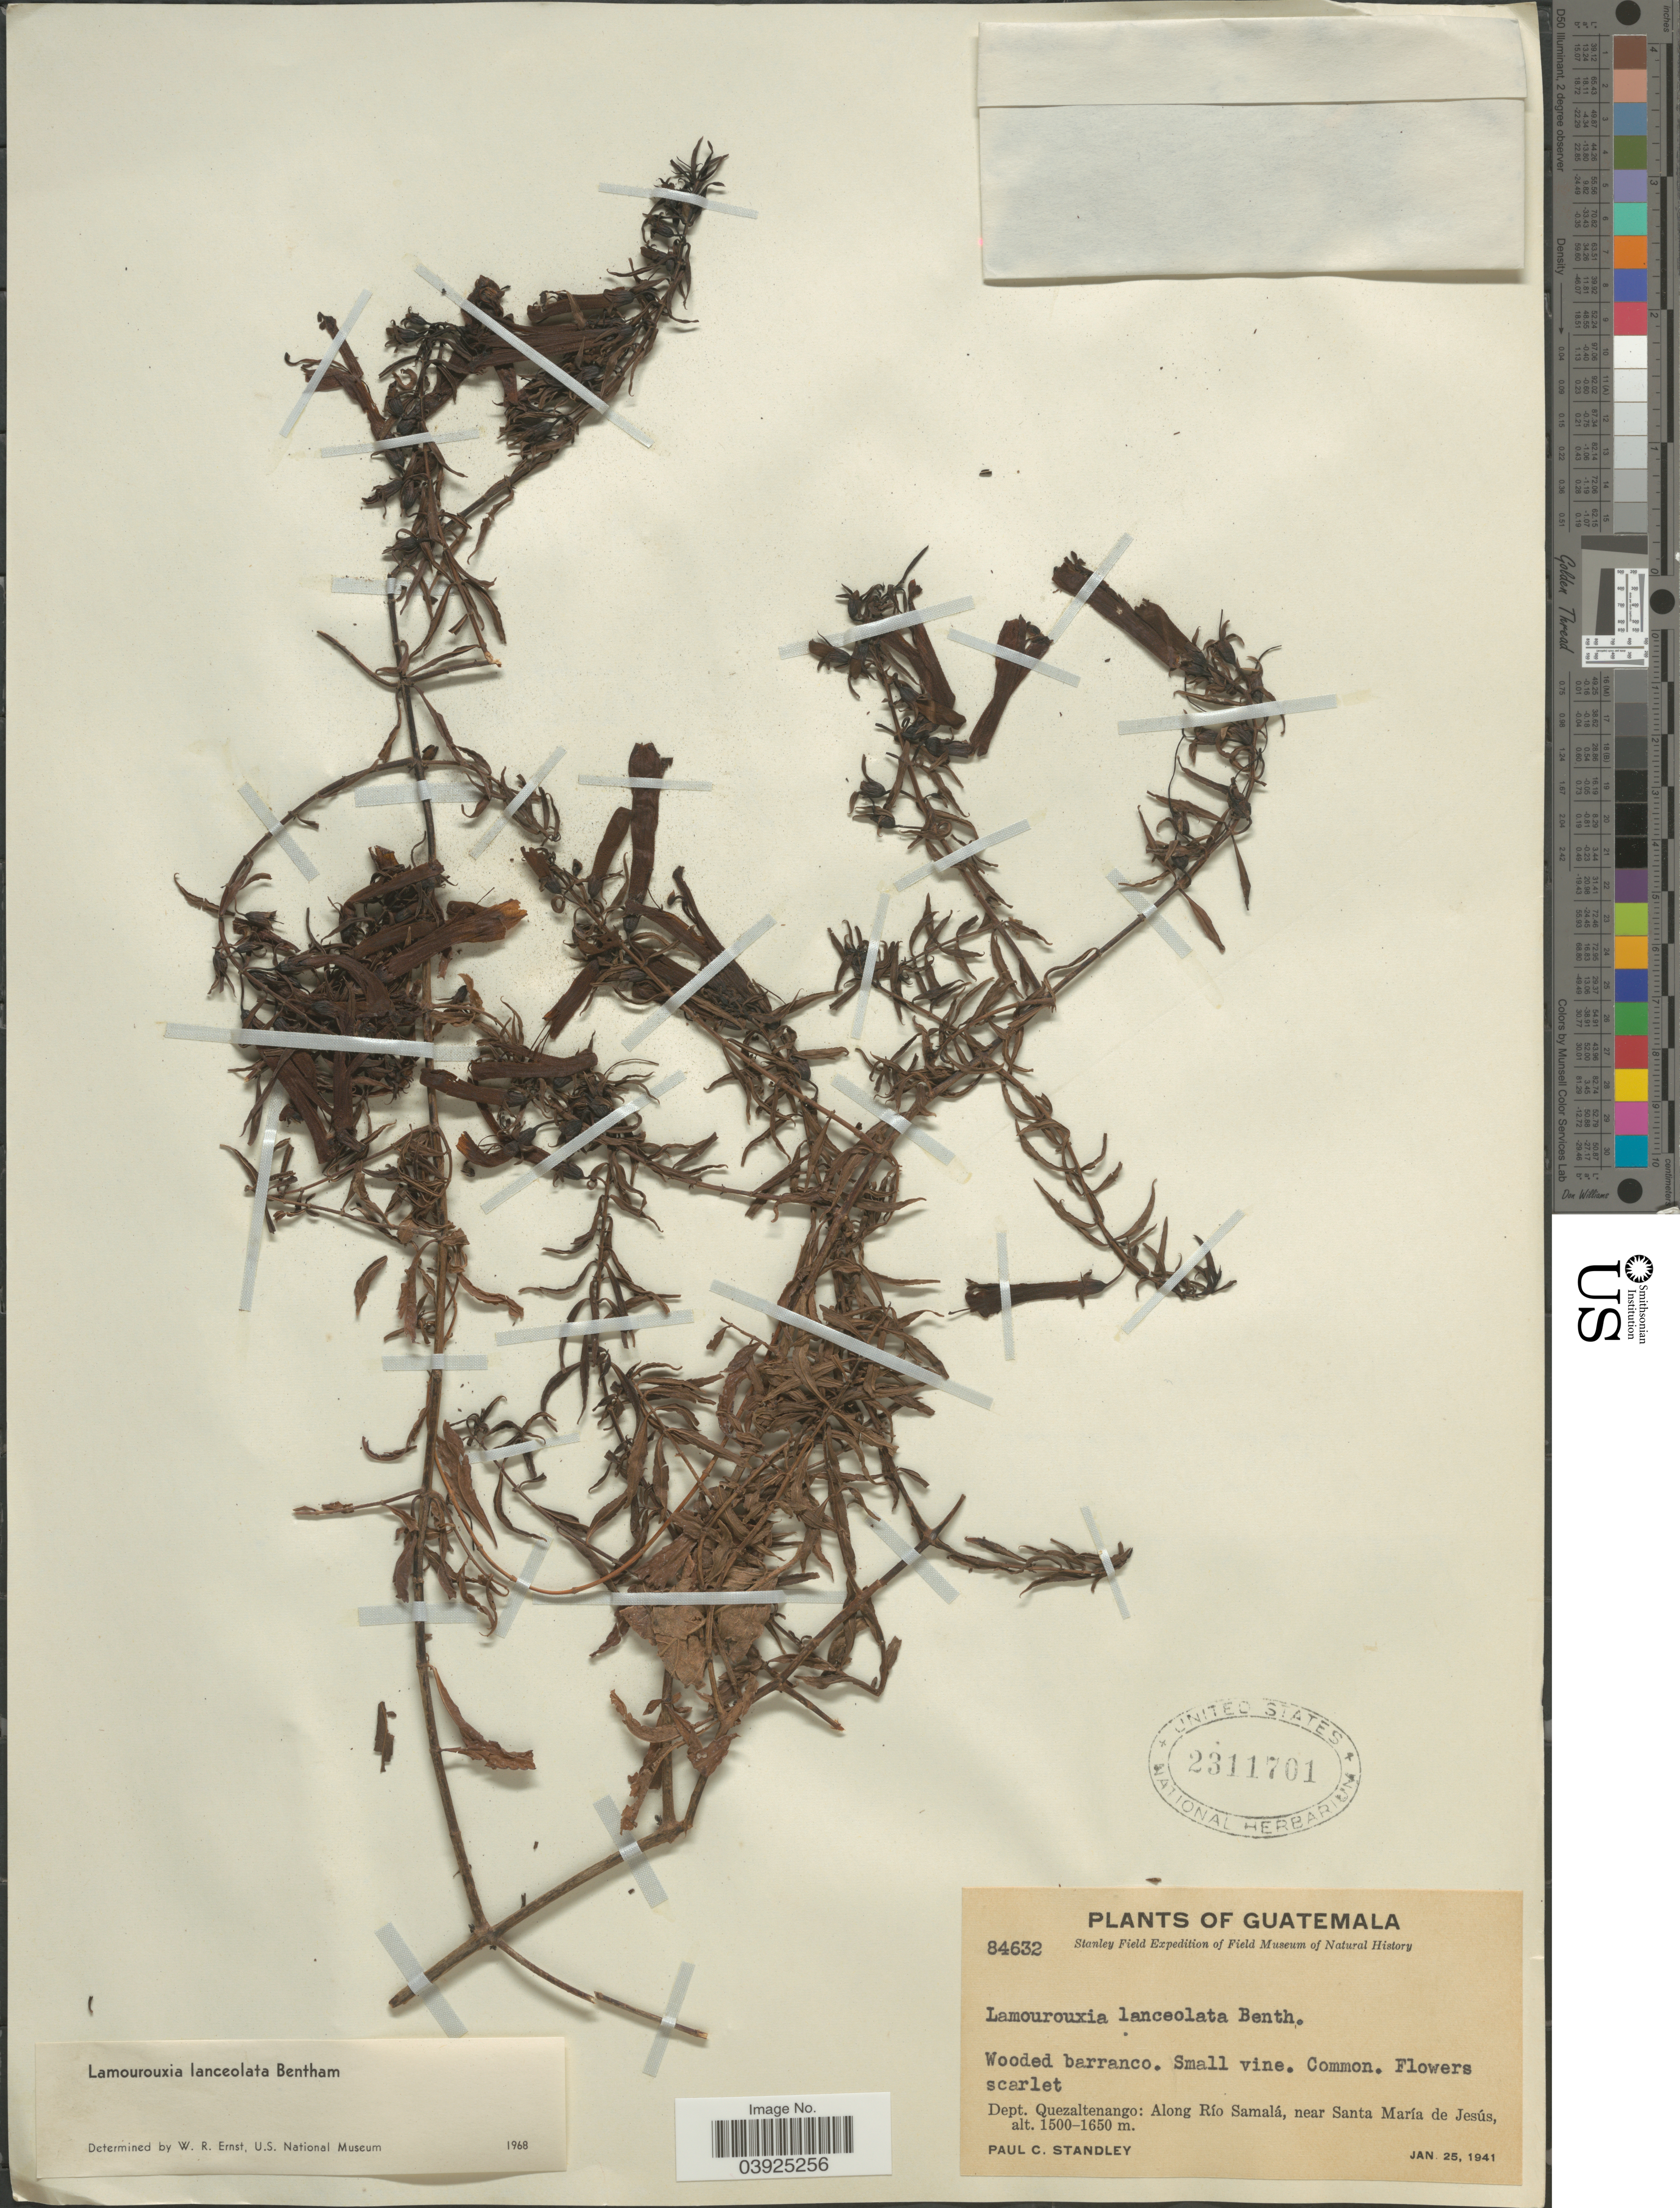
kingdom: Plantae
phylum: Tracheophyta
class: Magnoliopsida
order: Lamiales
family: Orobanchaceae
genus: Lamourouxia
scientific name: Lamourouxia lanceolata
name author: Benth.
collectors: P. C. Standley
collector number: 84632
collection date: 1941-01-25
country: Guatemala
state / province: Quetzaltenango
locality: Dept. Quezaltenango: Along Río Samalá, near Santa María de Jesús.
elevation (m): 1500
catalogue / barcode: US 2311701